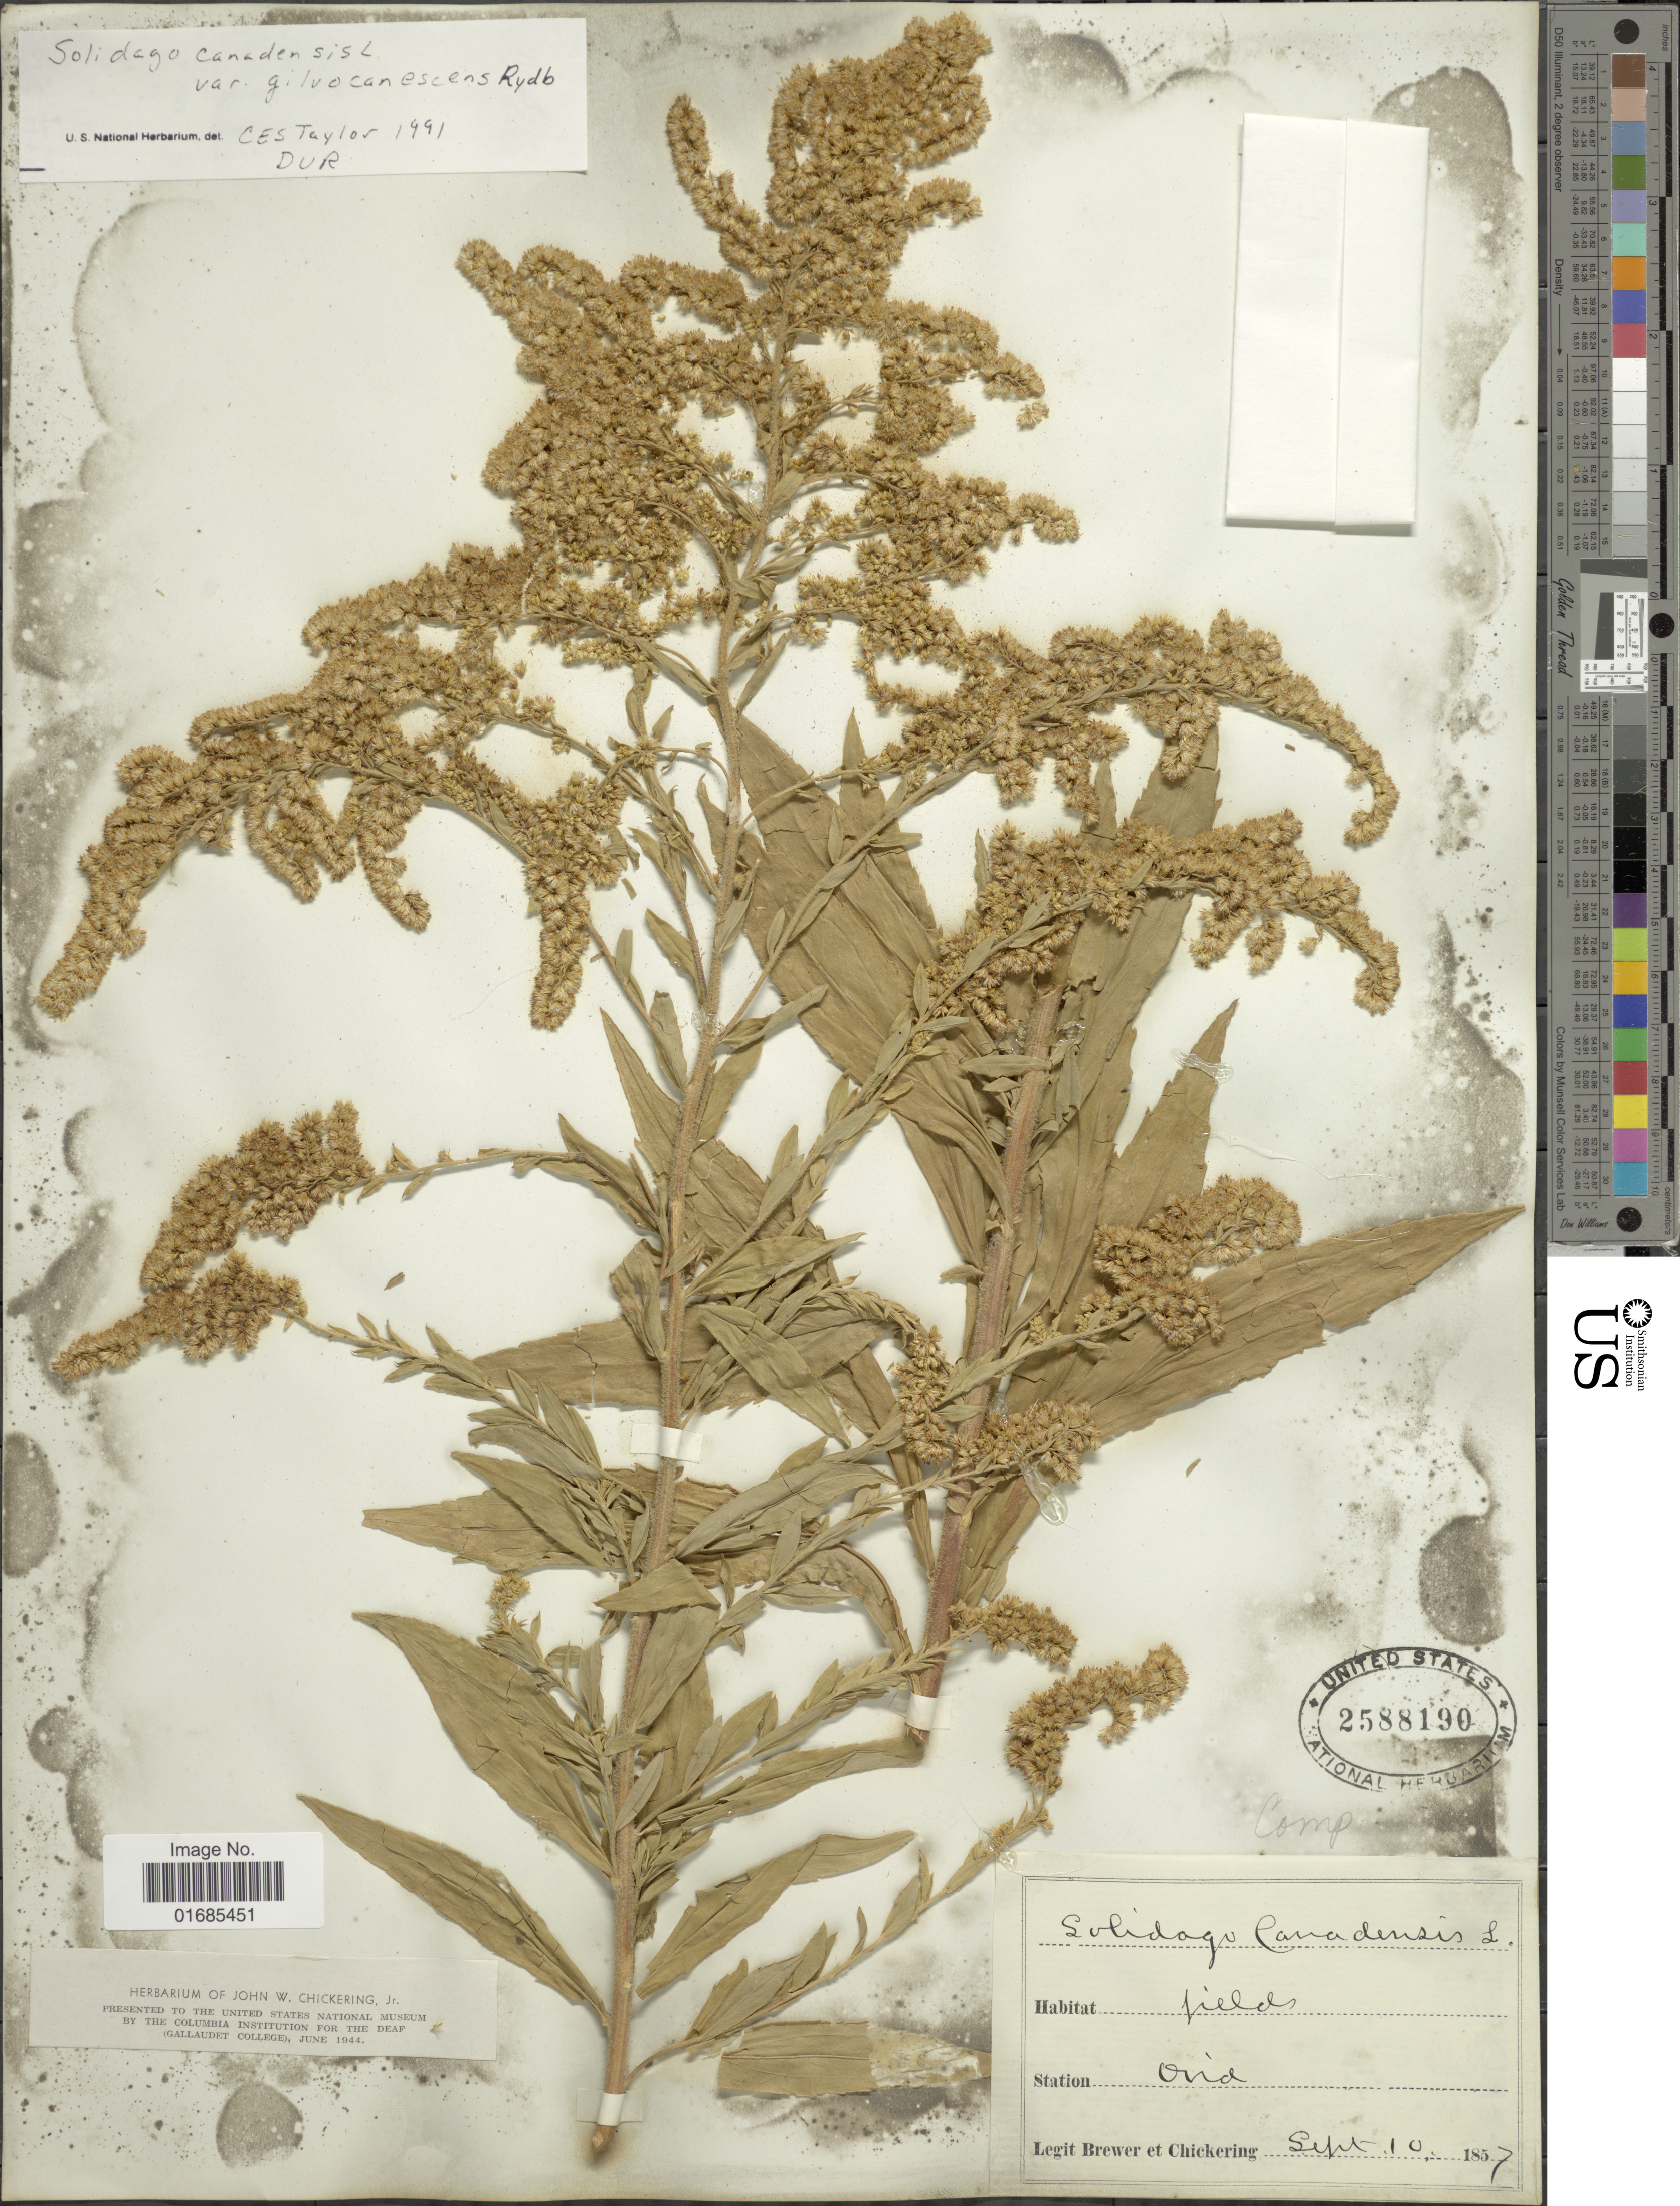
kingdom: Plantae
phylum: Tracheophyta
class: Magnoliopsida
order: Asterales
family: Asteraceae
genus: Solidago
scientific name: Solidago canadensis var. gilvocanescens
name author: Rydb.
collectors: -. Brewer & -. Chickering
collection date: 1857-09-10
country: United States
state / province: New York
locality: Ovid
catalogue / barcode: US 2588190